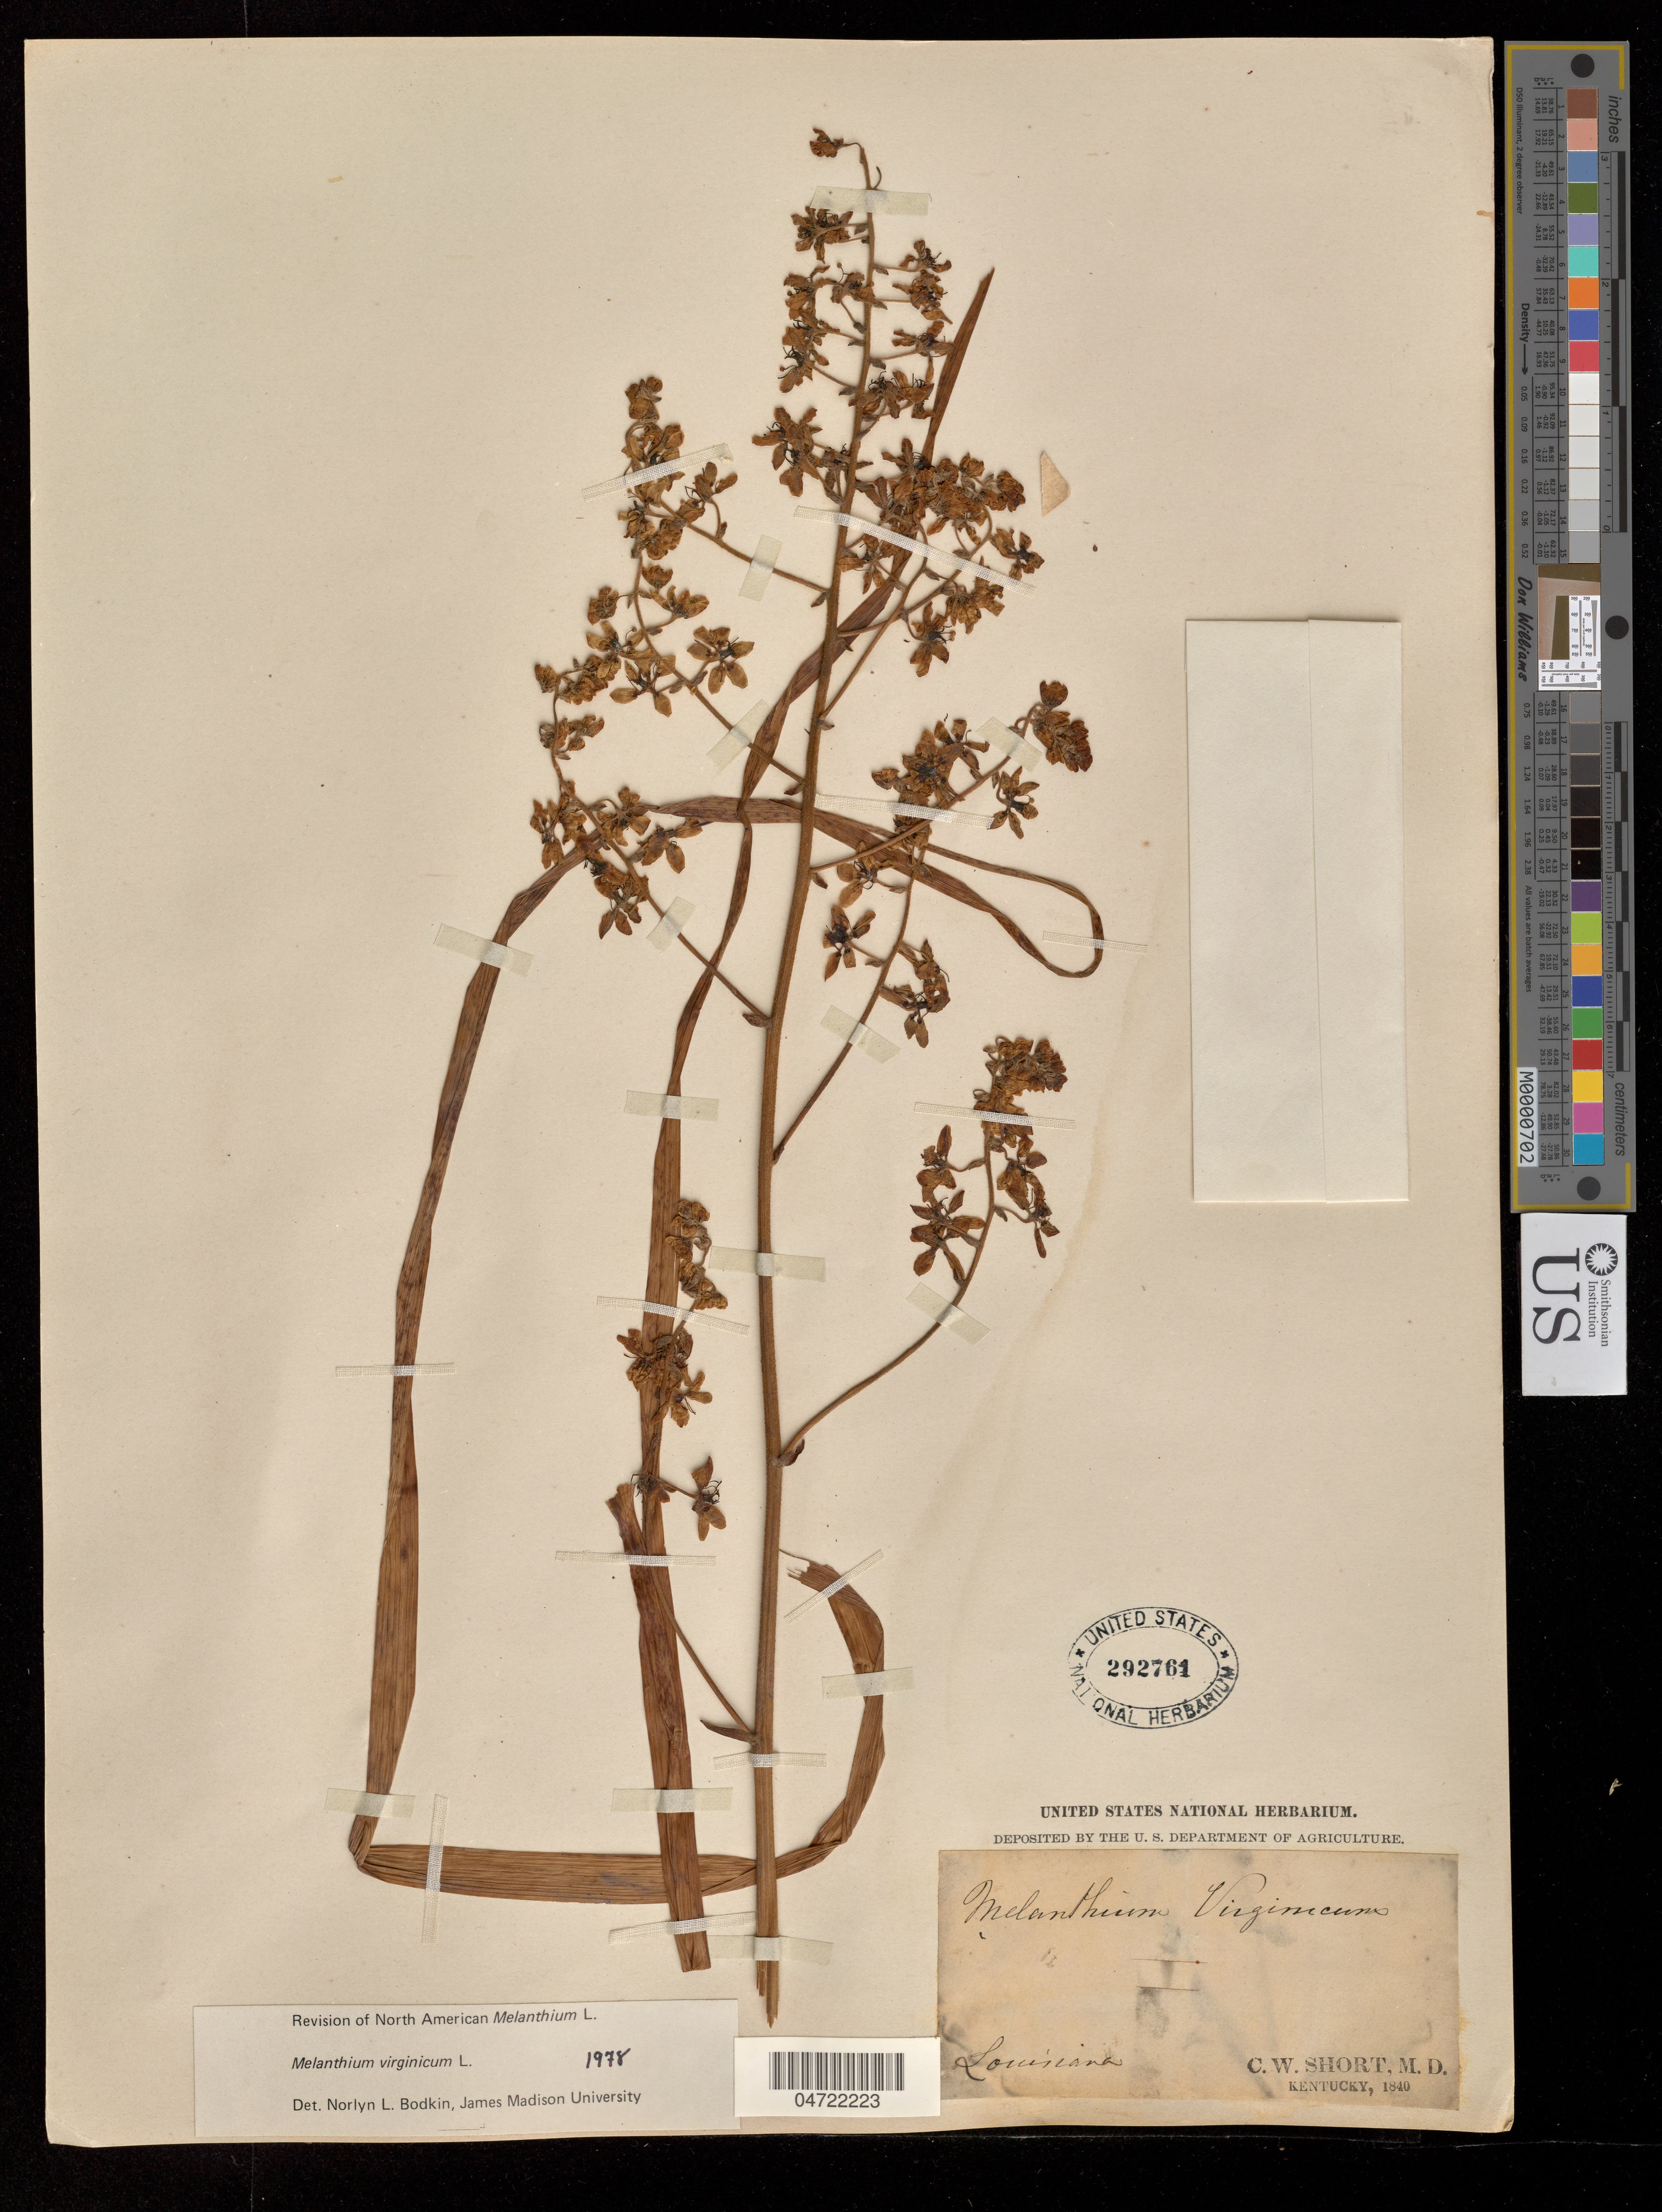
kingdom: Plantae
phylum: Tracheophyta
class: Liliopsida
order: Liliales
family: Melanthiaceae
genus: Melanthium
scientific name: Melanthium virginicum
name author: L.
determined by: Bodkin, N. L.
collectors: C. W. Short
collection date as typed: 1840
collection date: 1840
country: United States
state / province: Kentucky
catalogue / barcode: US 292761